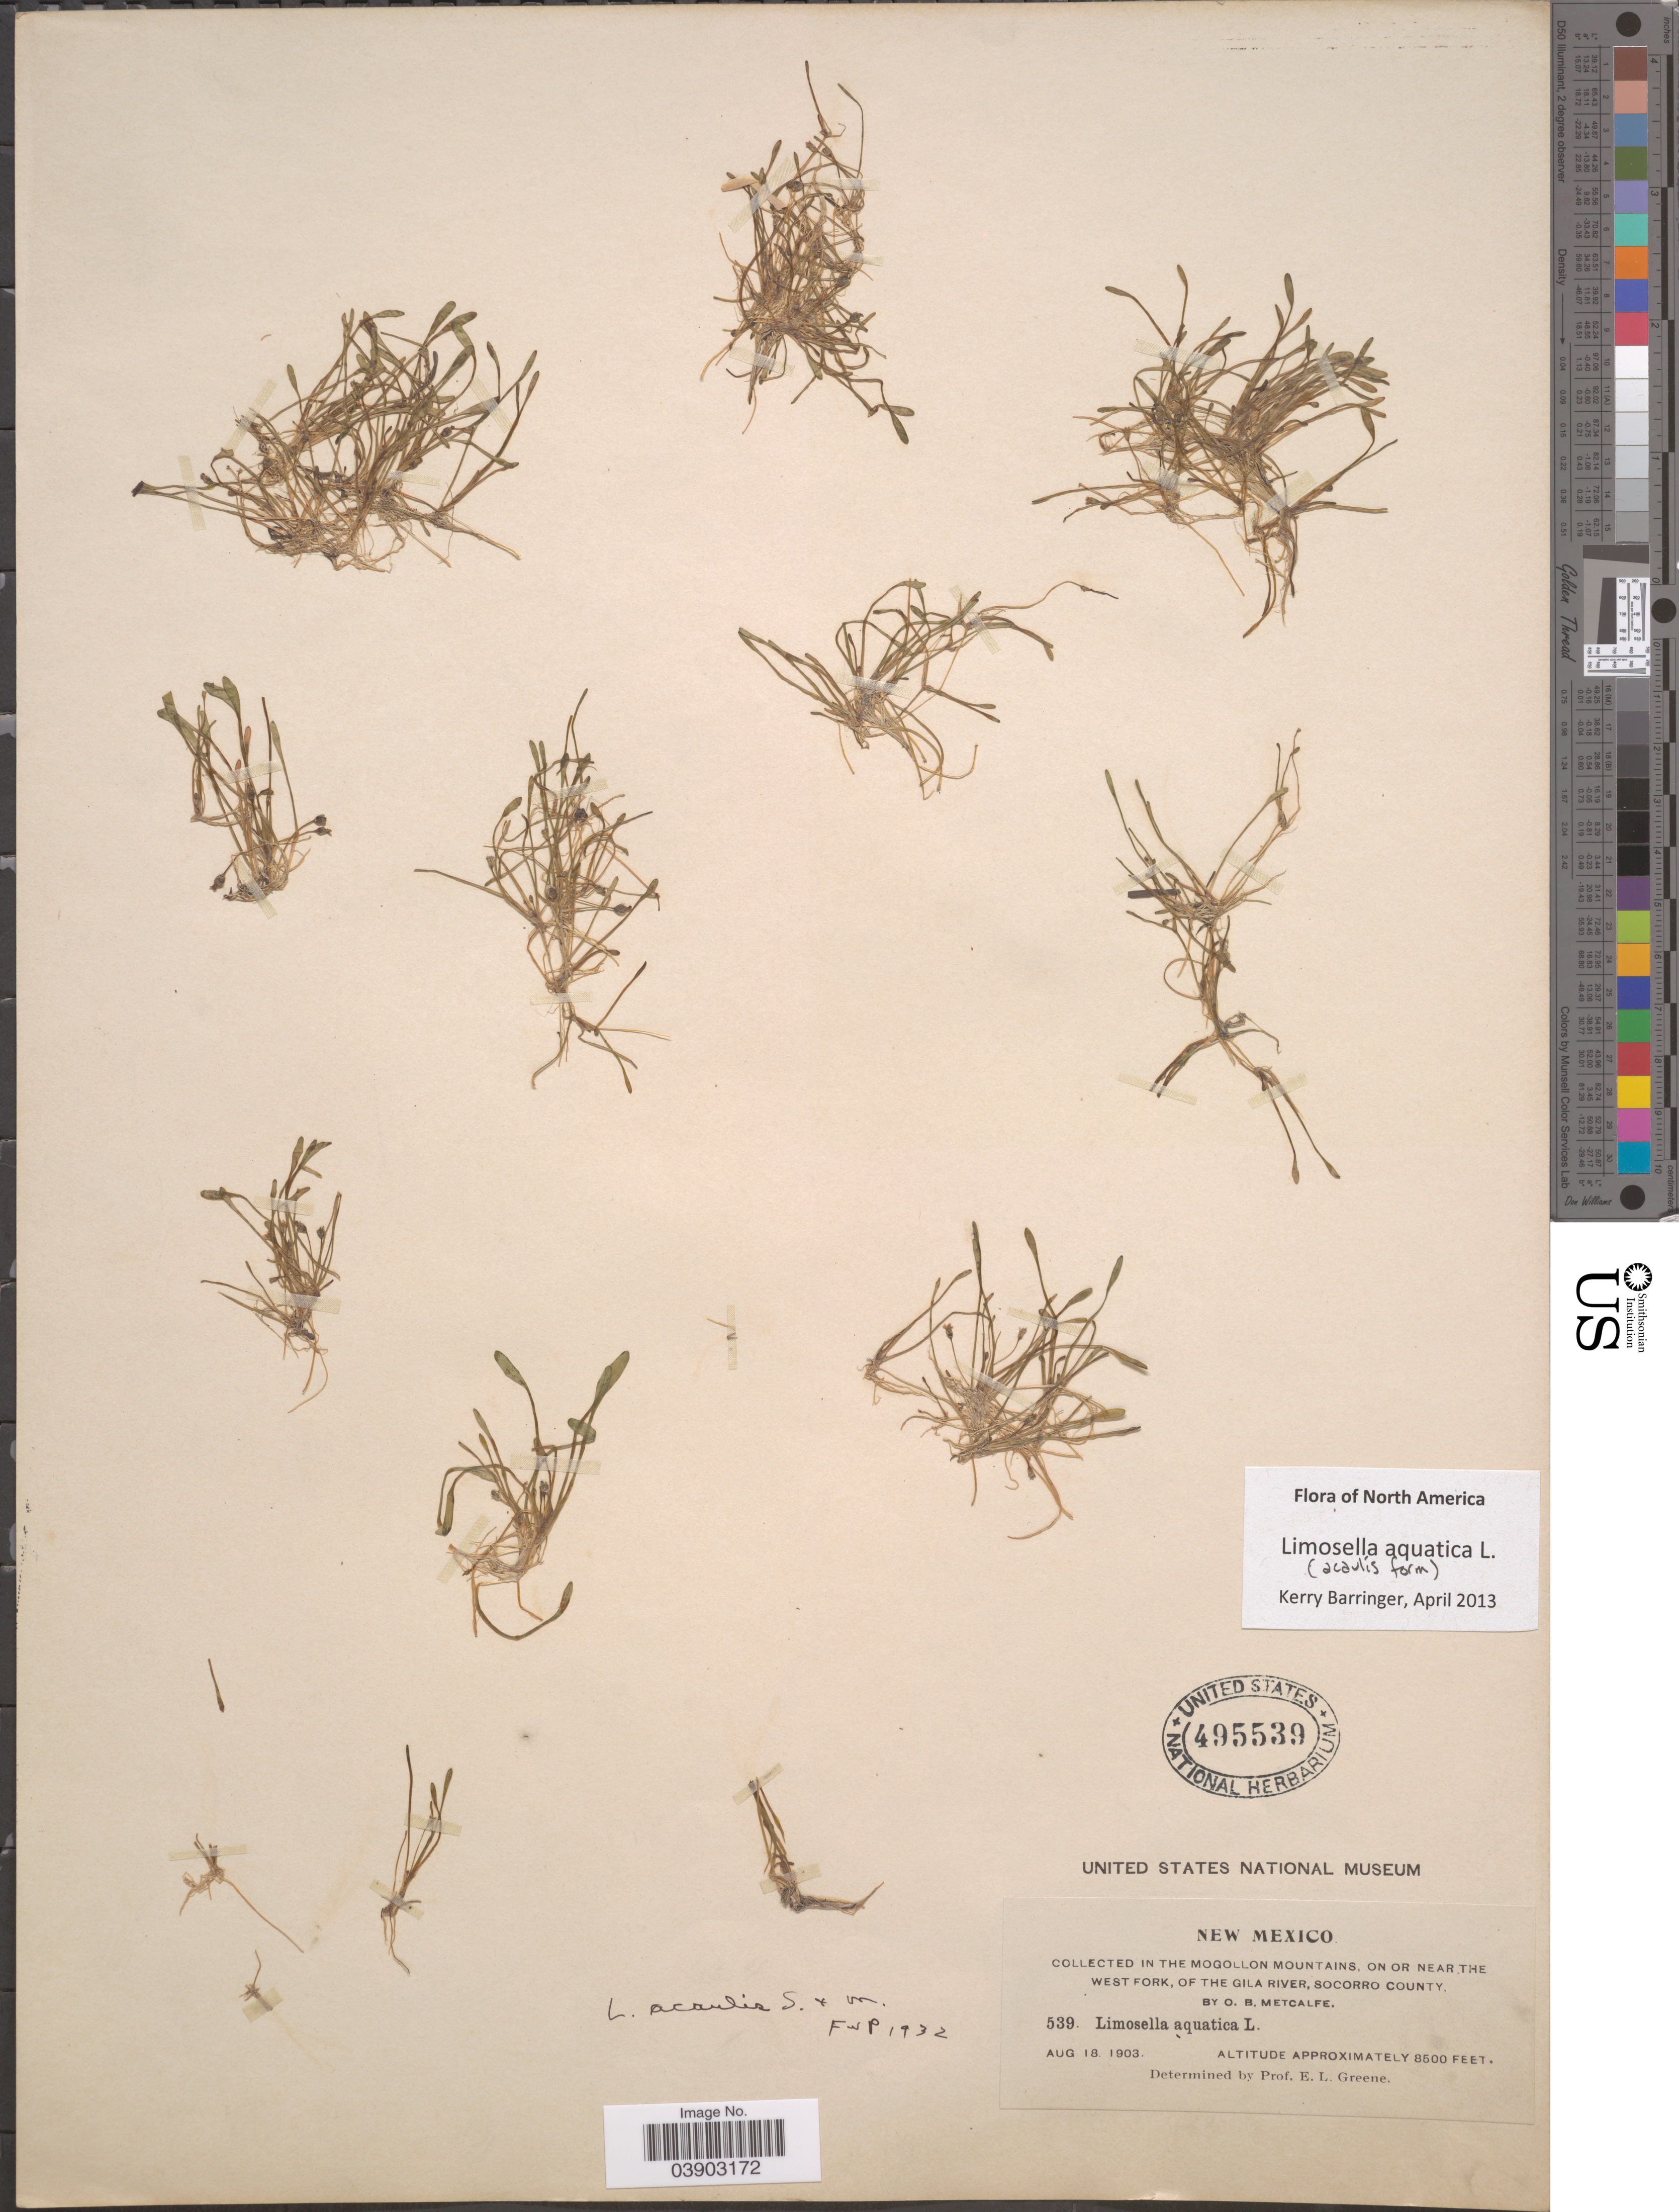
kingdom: Plantae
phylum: Tracheophyta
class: Magnoliopsida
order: Lamiales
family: Scrophulariaceae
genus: Limosella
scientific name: Limosella acaulis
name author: Sessé & Moc.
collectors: O. B. Metcalfe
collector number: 539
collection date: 1903-08-18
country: United States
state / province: New Mexico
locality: In the Mogollon Mountains, on or near the West Fork, Of The Gila River, Socorro County.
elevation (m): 2591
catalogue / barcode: US 495539